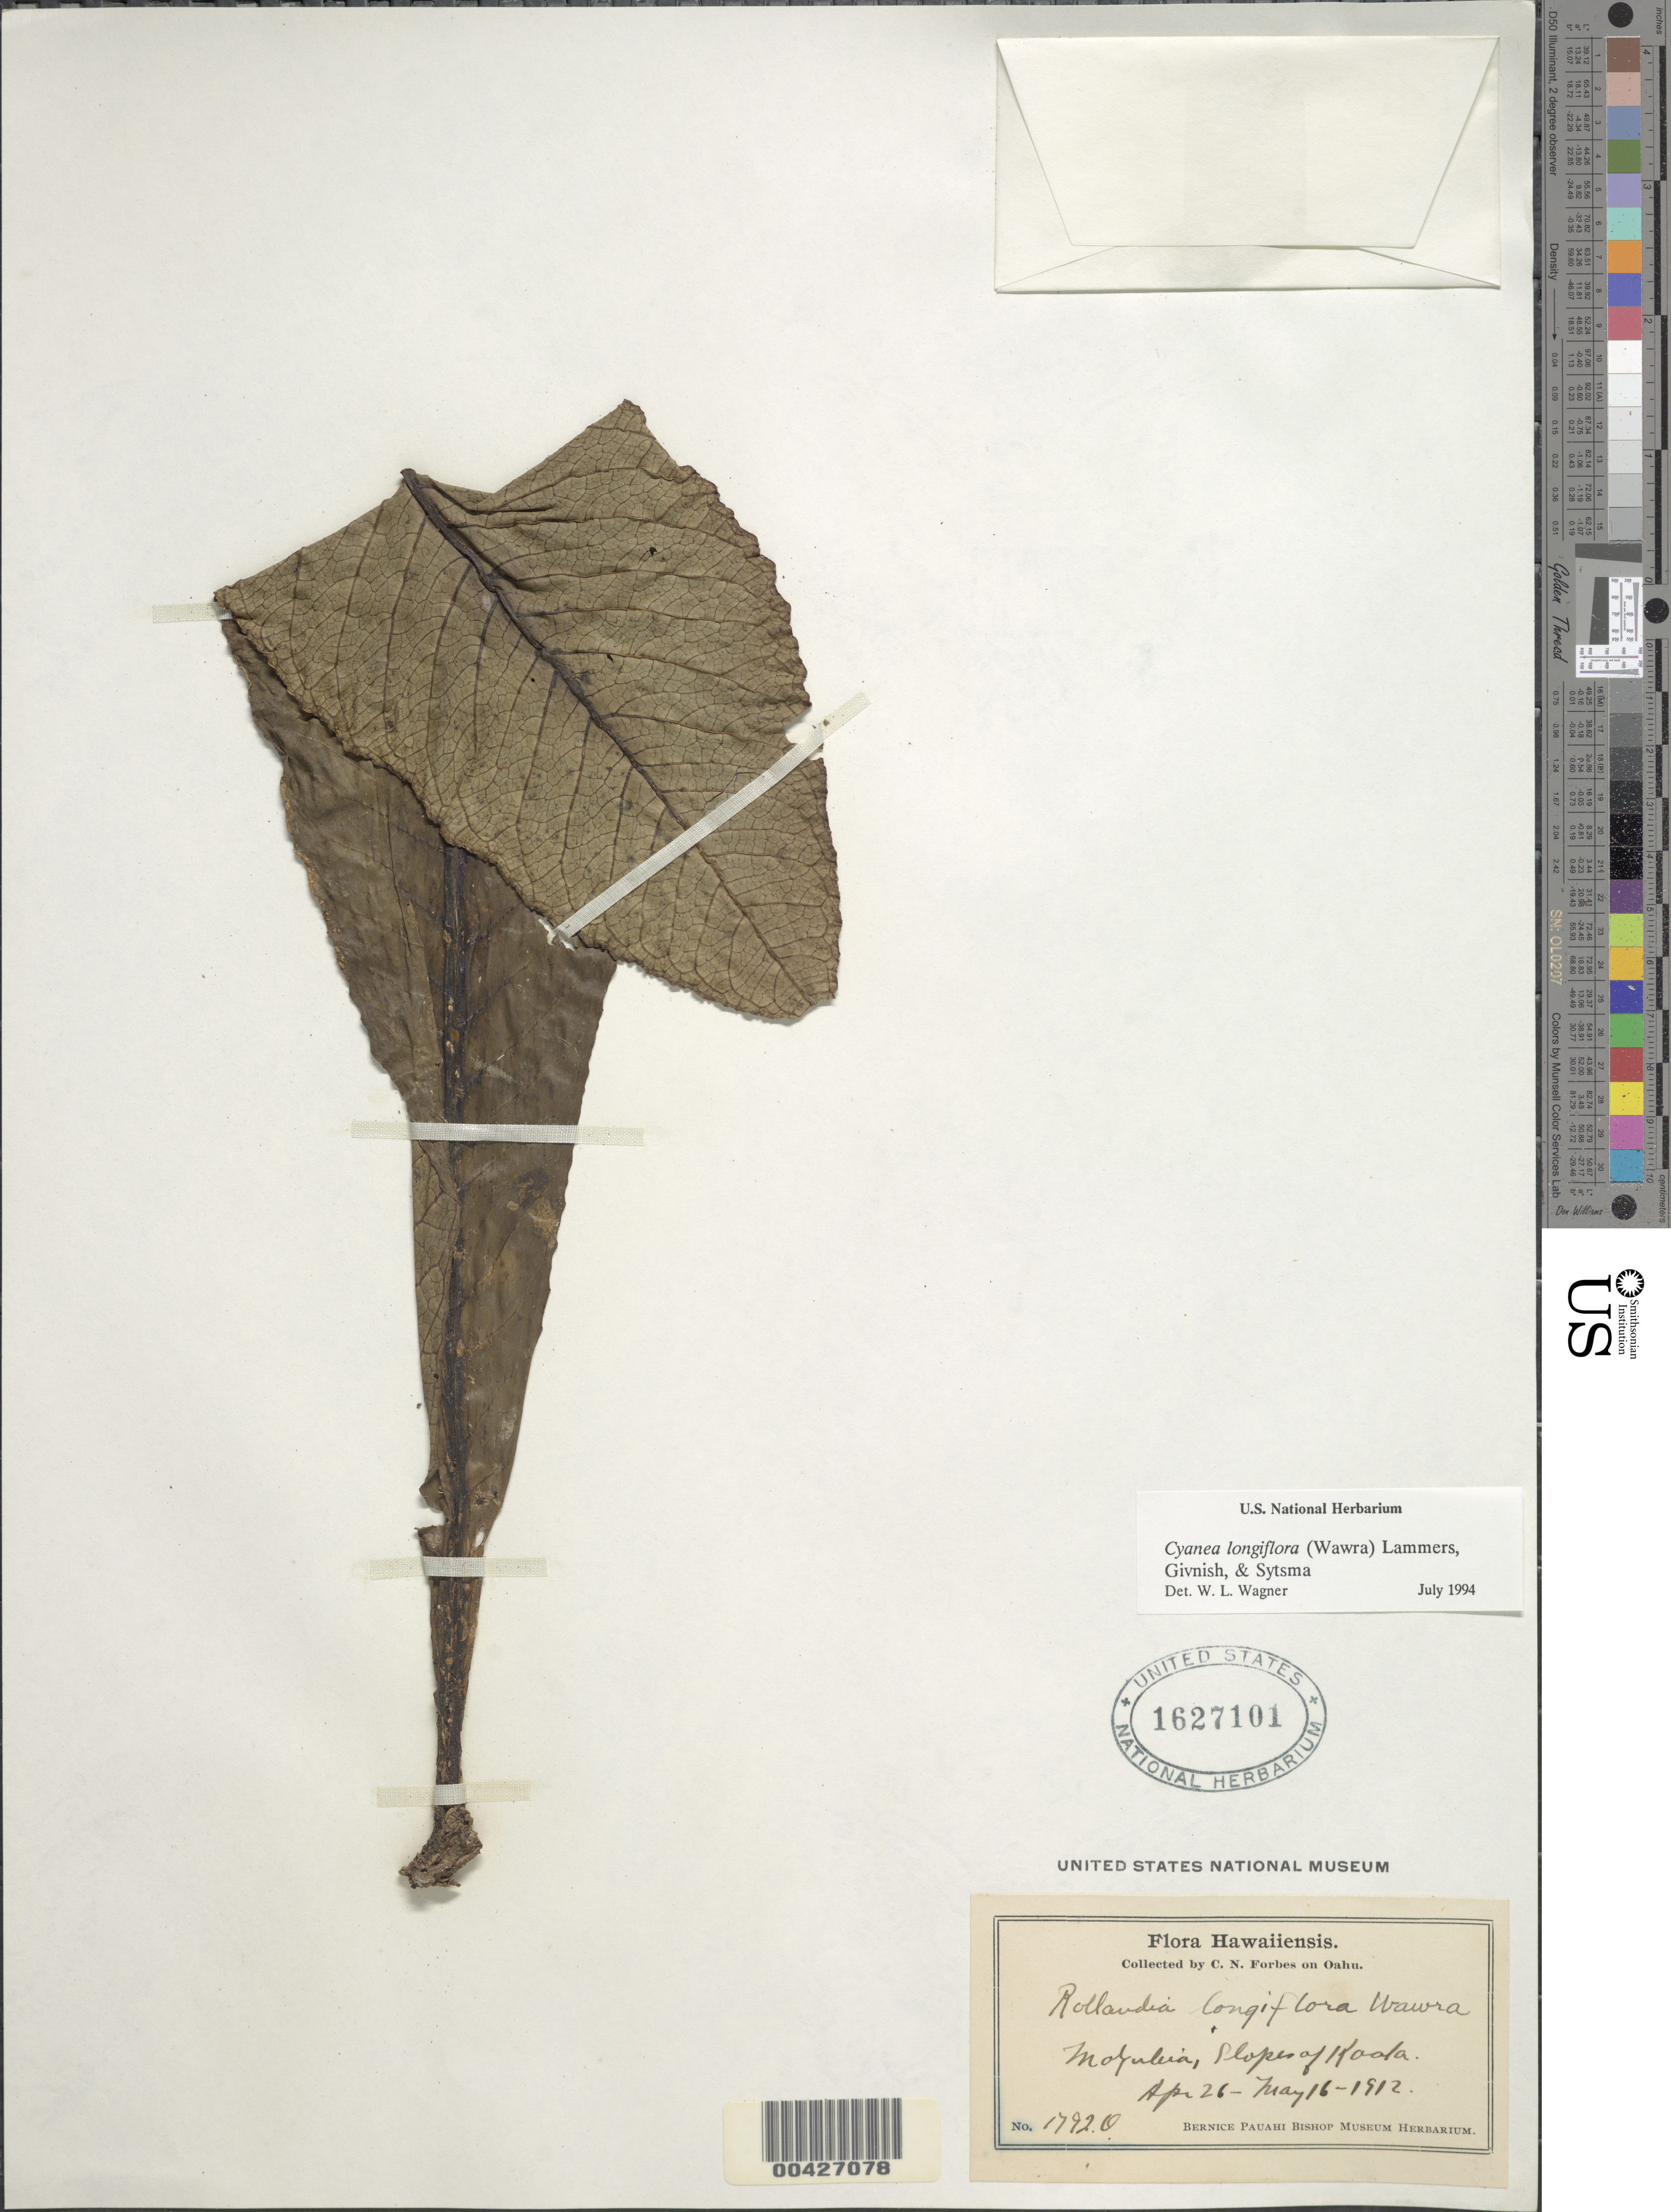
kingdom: Plantae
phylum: Tracheophyta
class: Magnoliopsida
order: Asterales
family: Campanulaceae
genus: Cyanea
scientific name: Cyanea longiflora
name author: (Wawra) Lammers et al.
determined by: Wagner, W. L., (BOT), Smithsonian Institution - National Museum of Natural History (UNITED STATES)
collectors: C. N. Forbes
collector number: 1792.O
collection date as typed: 26 Apr 1912 to 16 May 1912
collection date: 1912-04-26/1912-05-16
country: United States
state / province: Hawaii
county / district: Honolulu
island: Oahu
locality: Mokuleia, slopes of Kaala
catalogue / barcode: US 1627101